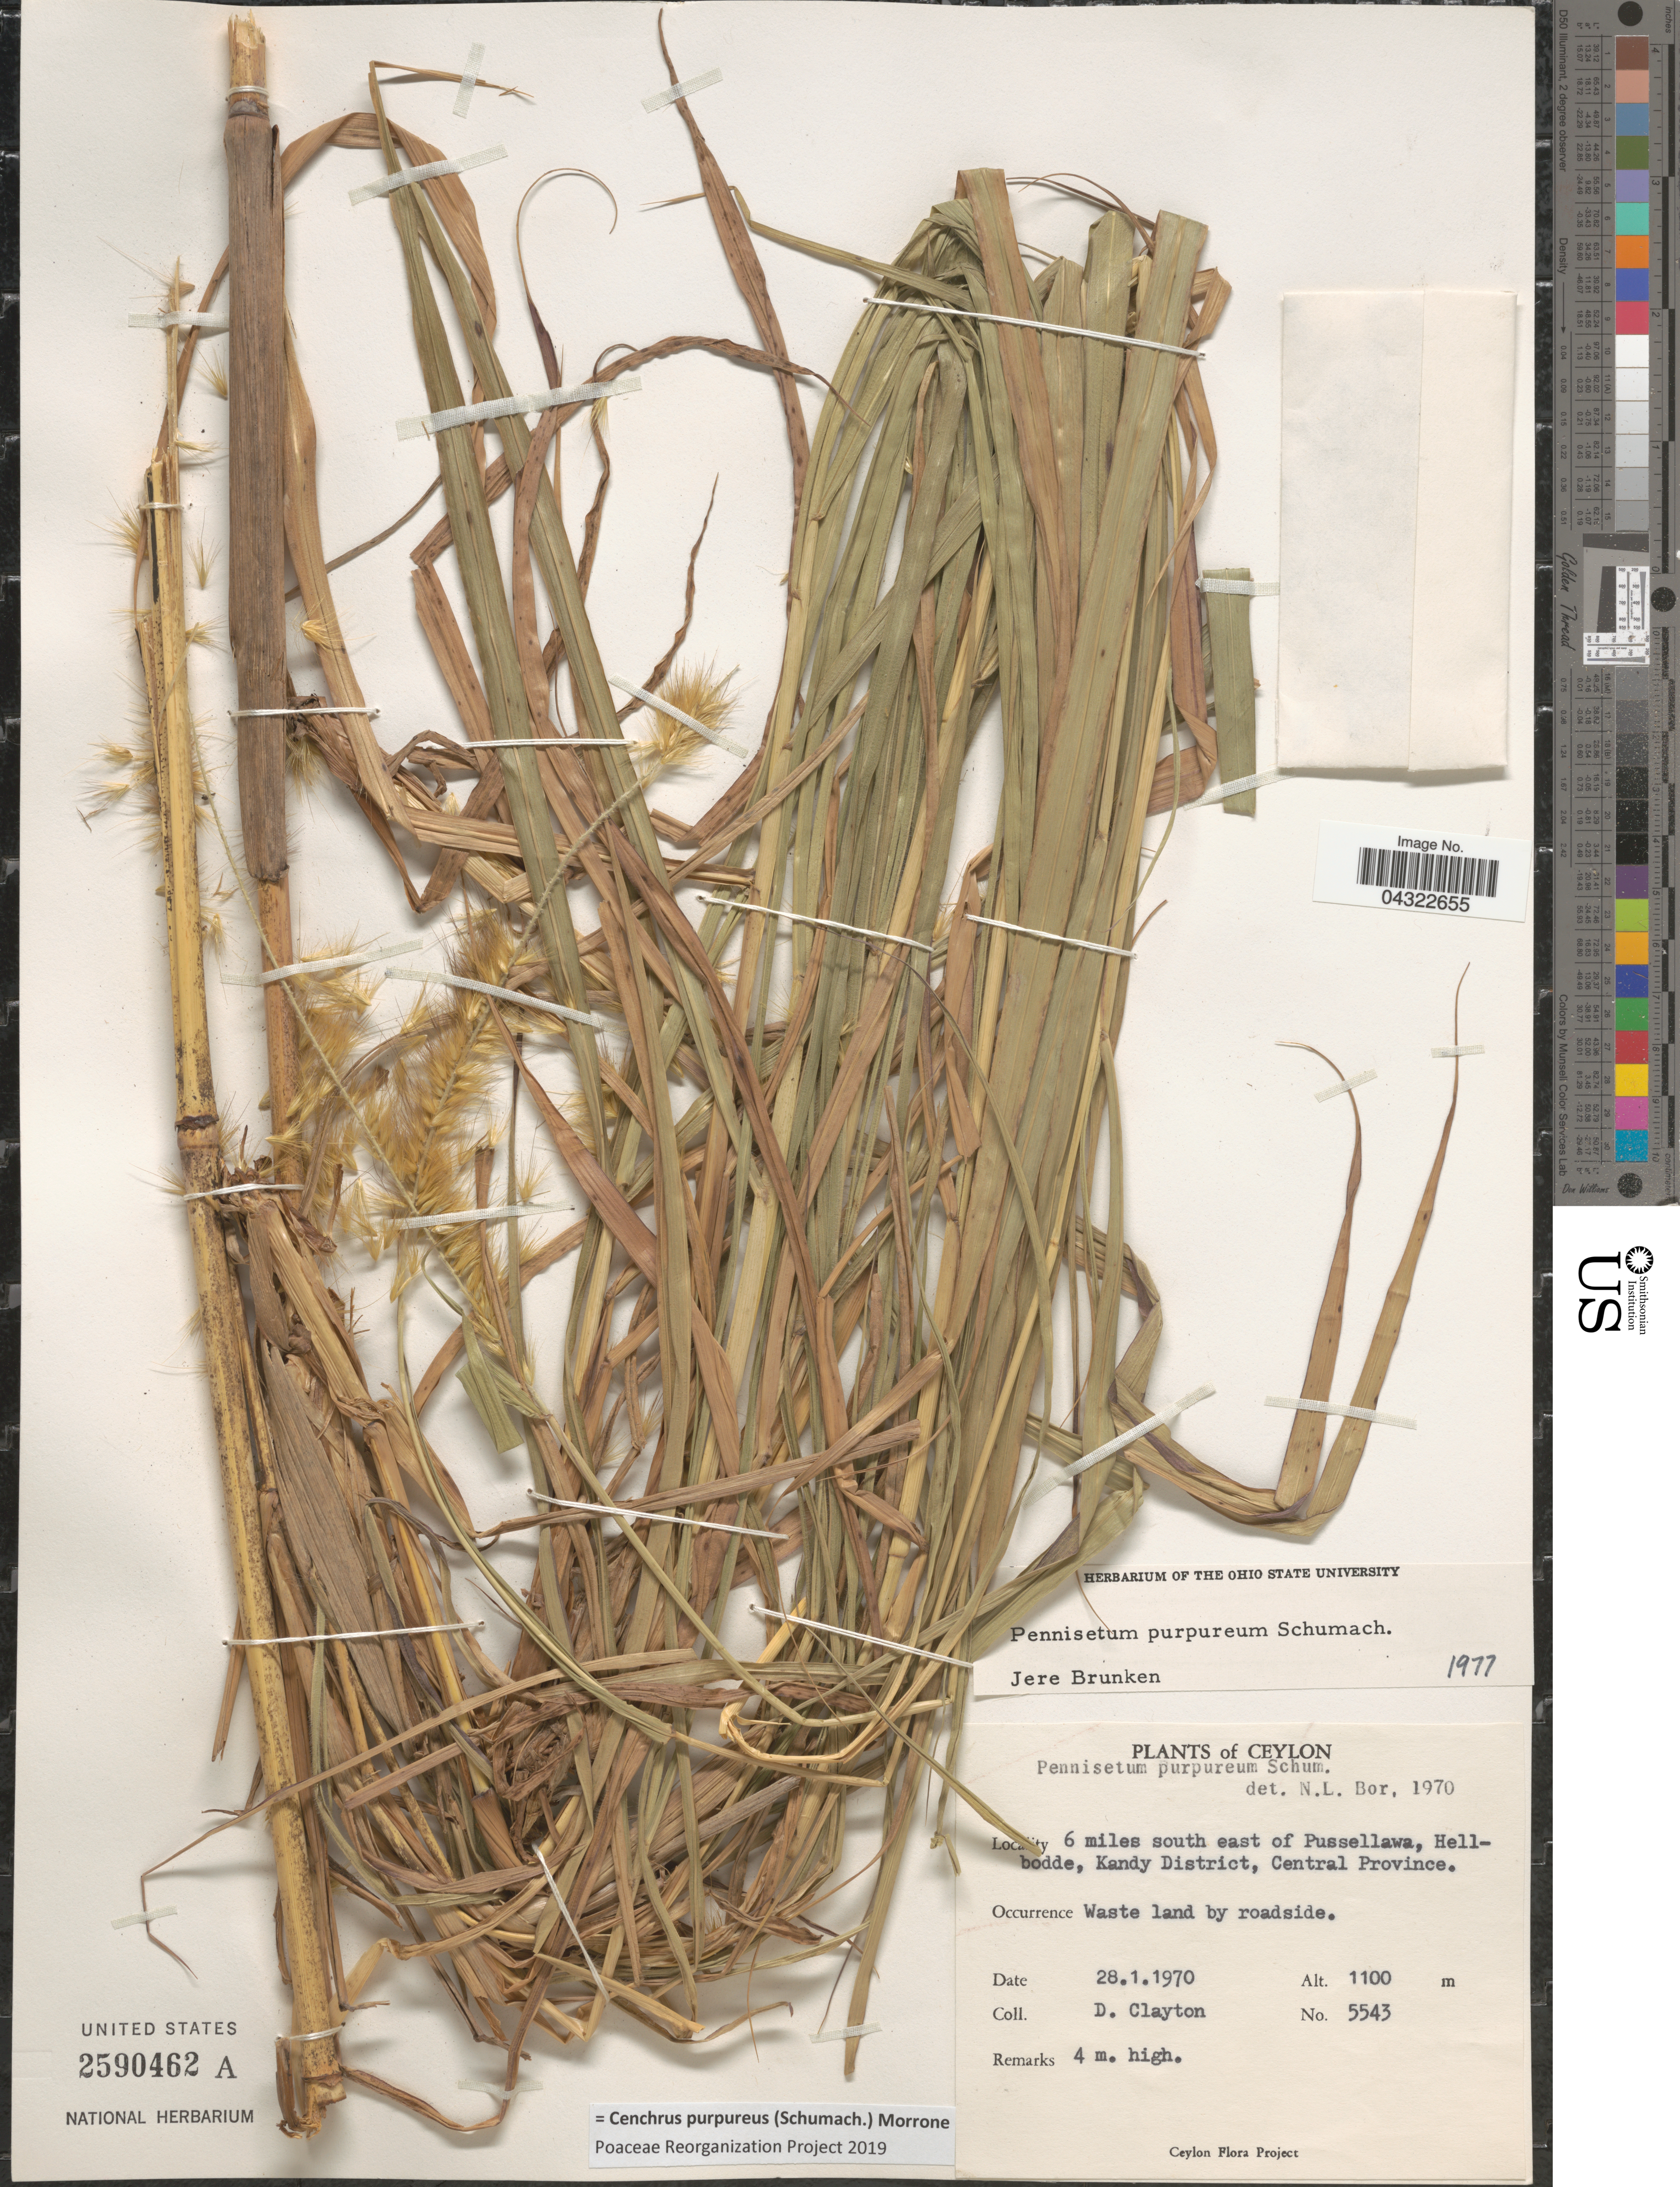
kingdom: Plantae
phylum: Tracheophyta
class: Liliopsida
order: Poales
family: Poaceae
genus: Cenchrus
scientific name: Cenchrus purpureus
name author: (Schumach.) Morrone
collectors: D. Clayton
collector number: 5543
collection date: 1970-01-28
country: Sri Lanka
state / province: Central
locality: Ceylon. 6 miles south east of Pussellawa, Hellbodde, Kandy District.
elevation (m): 1100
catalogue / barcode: US 2590462A